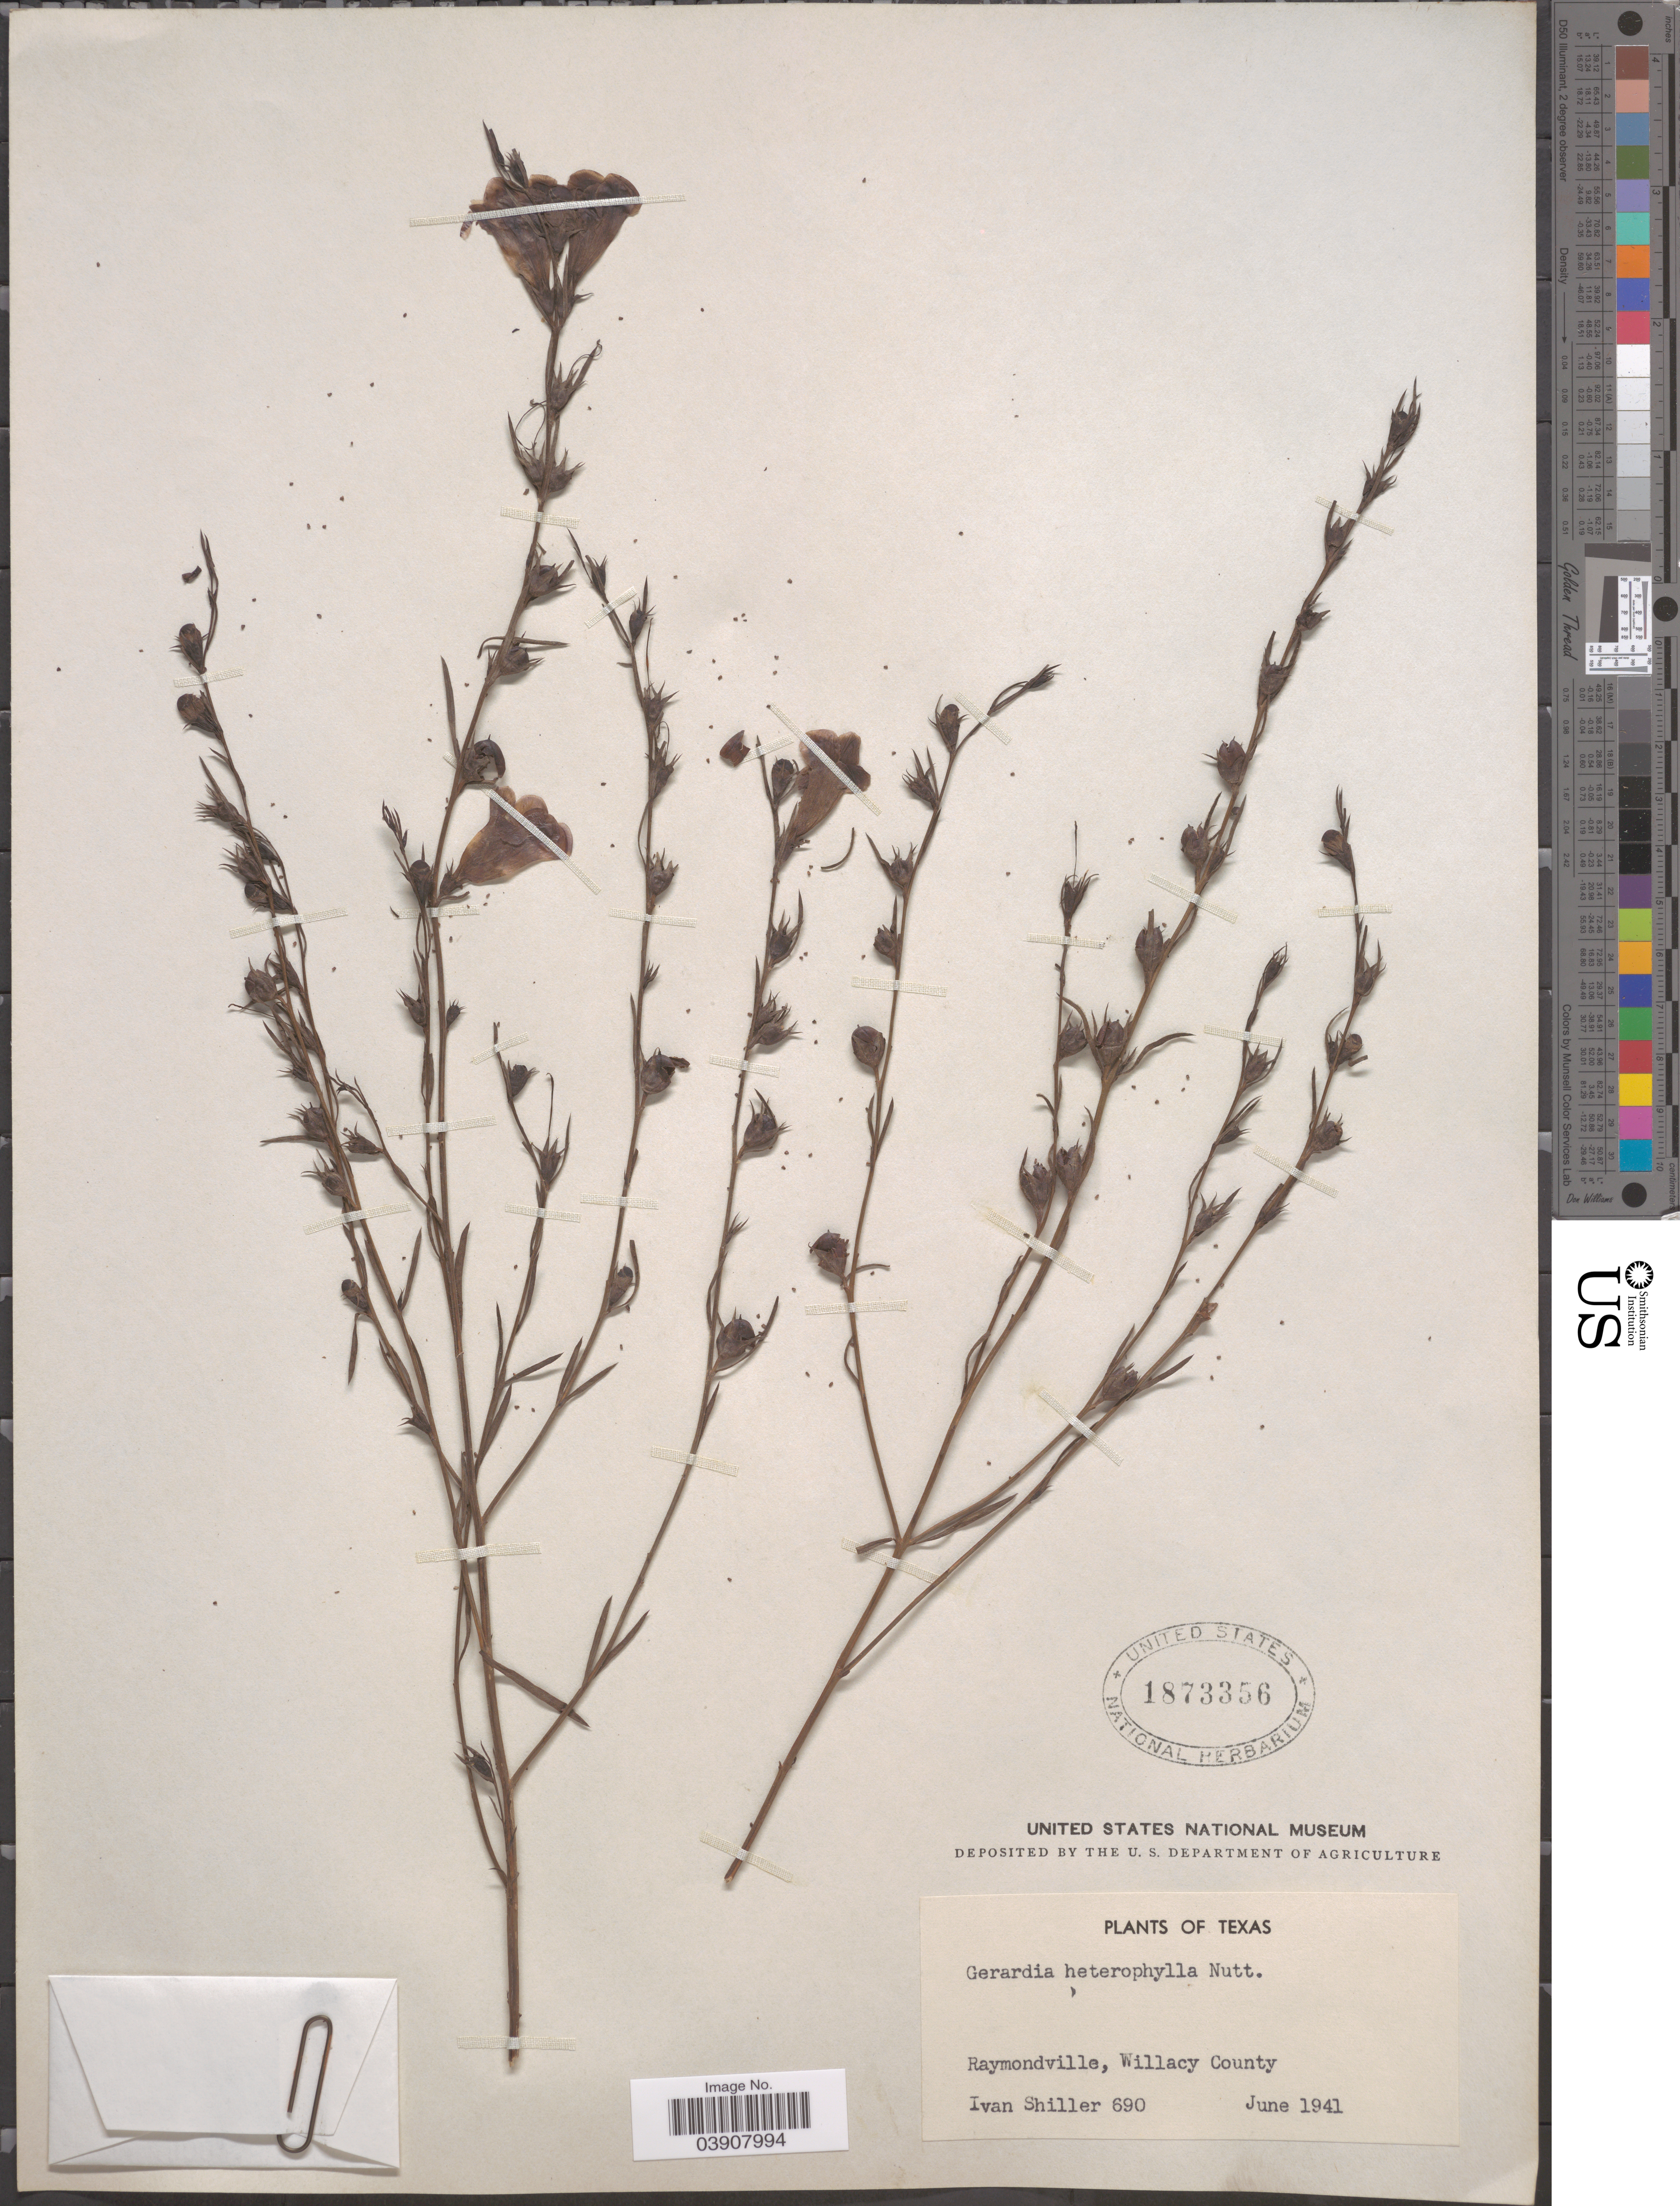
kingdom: Plantae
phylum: Tracheophyta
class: Magnoliopsida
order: Lamiales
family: Orobanchaceae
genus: Agalinis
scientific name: Agalinis heterophylla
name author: (Nutt.) Small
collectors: I. Shiller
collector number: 690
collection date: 1941-06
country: United States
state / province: Texas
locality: Raymondville, Willacy County.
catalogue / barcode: US 1873356